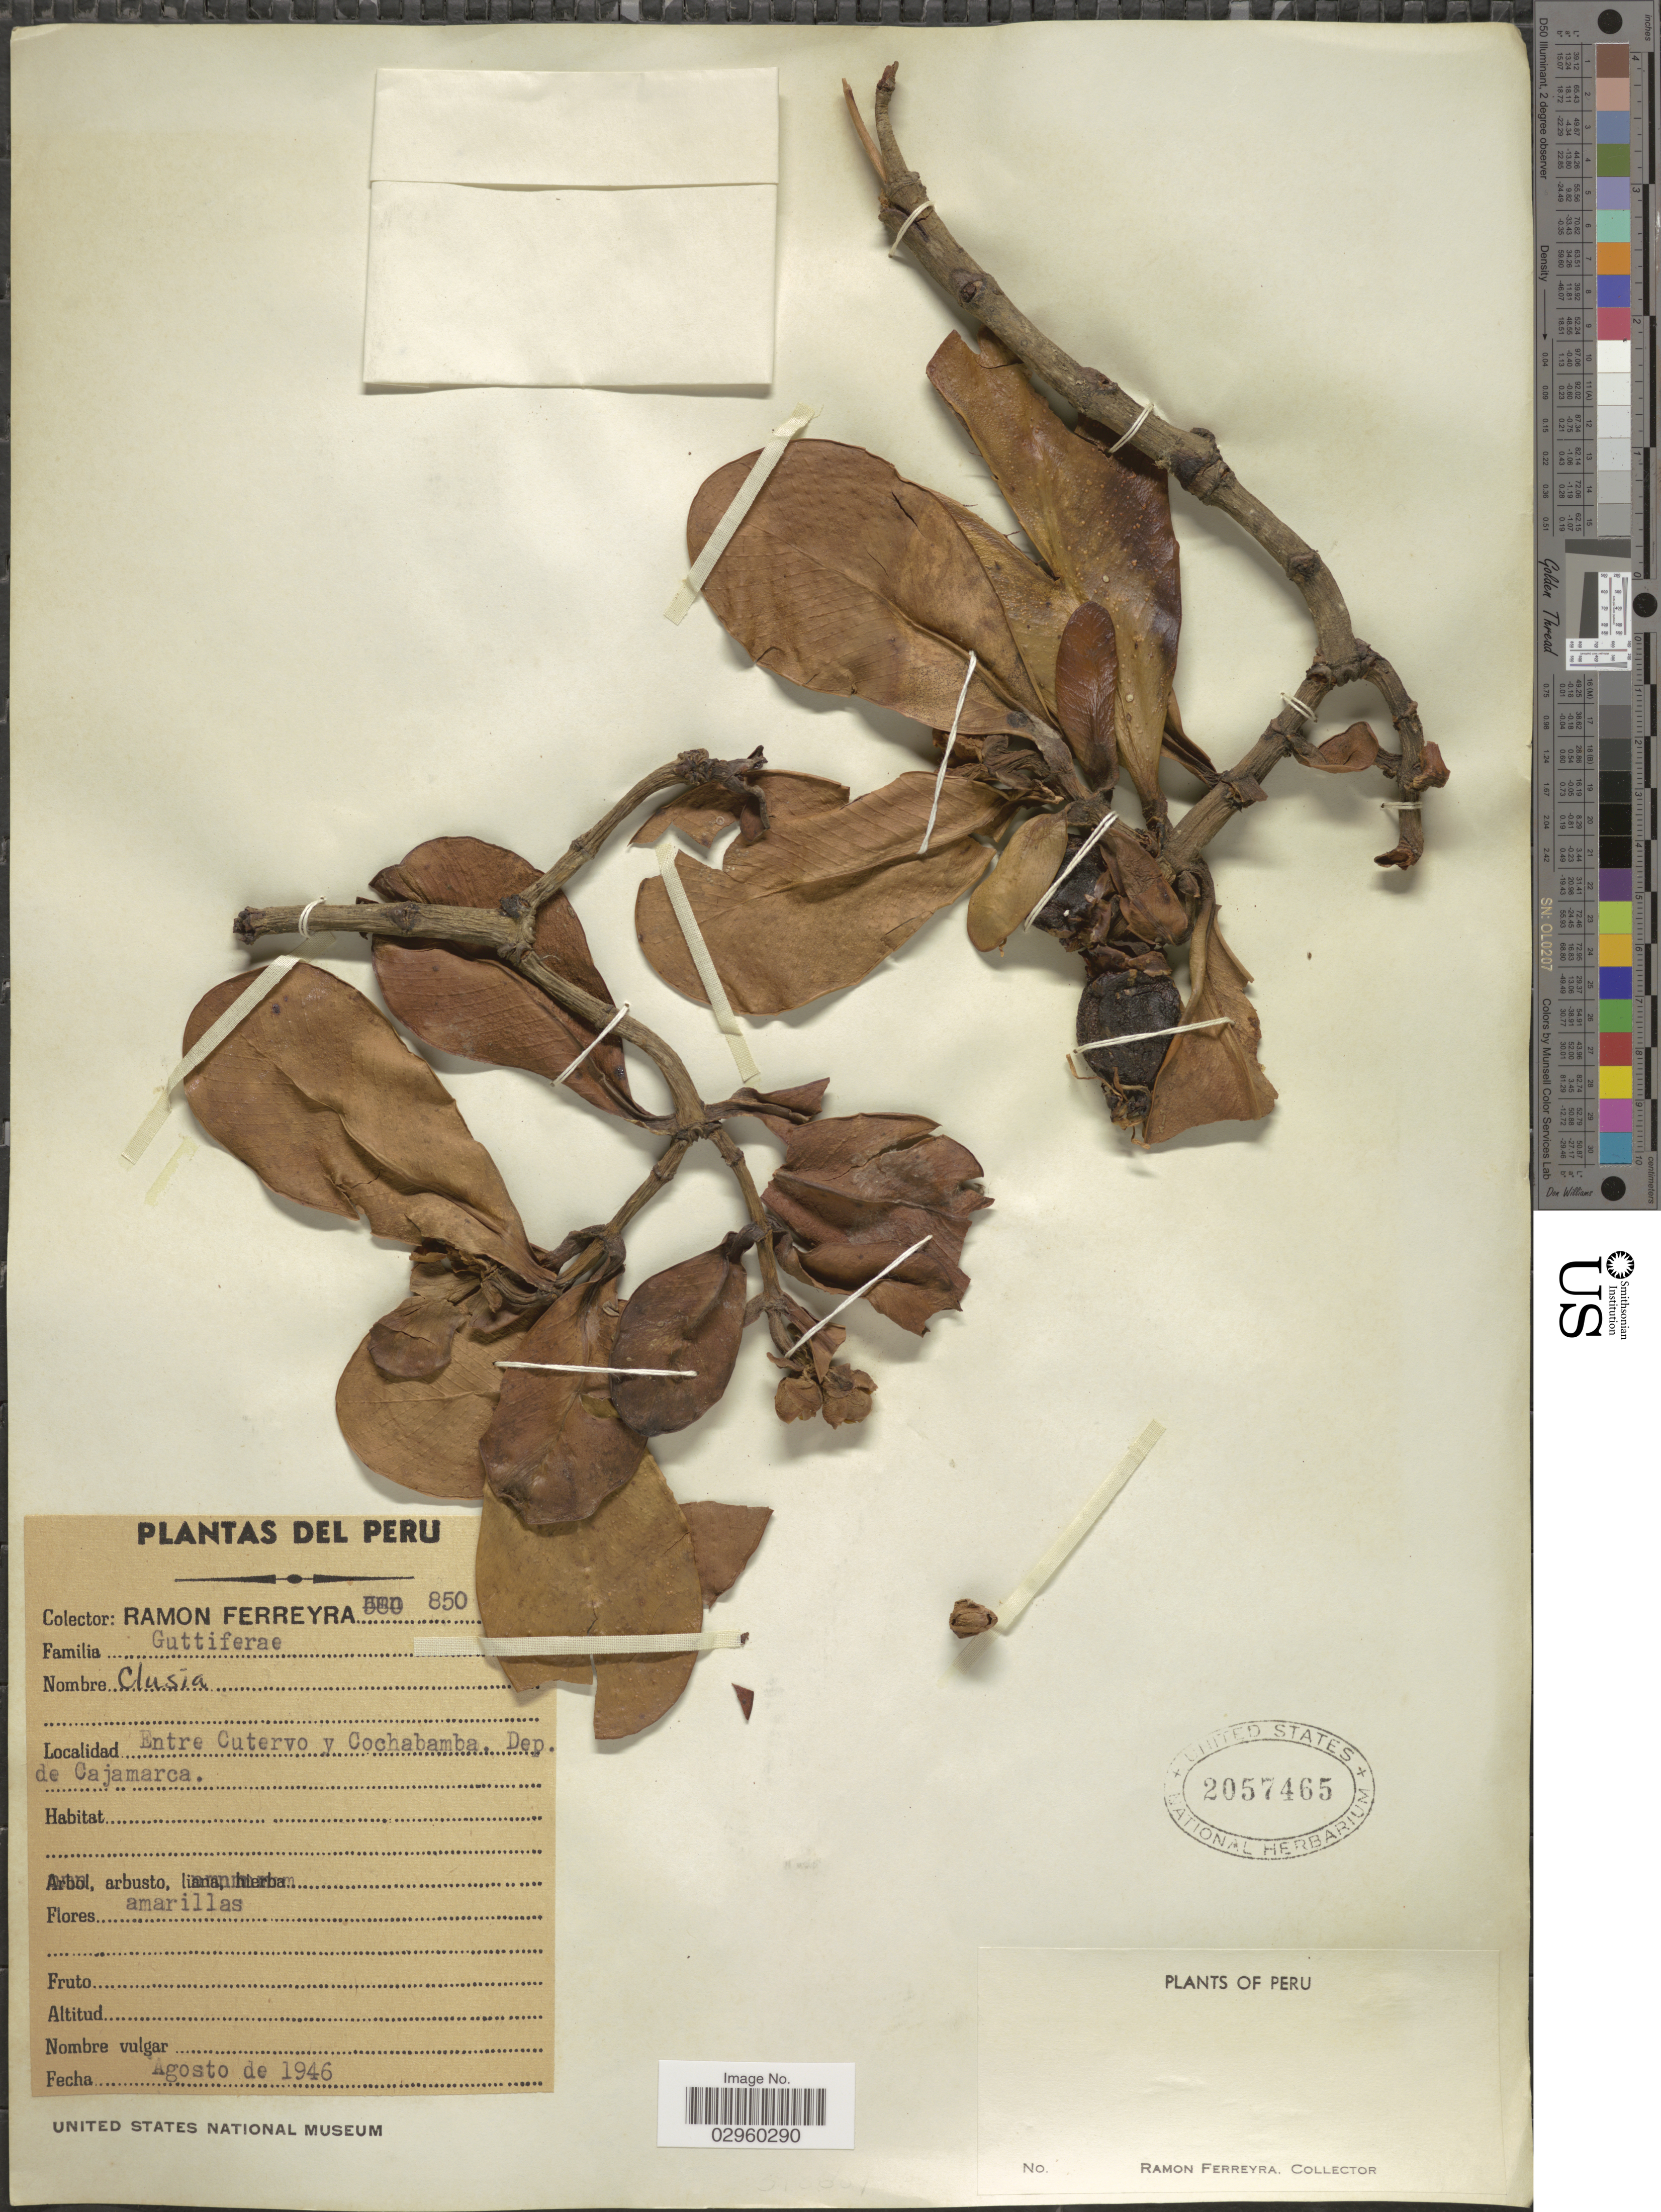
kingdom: Plantae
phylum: Tracheophyta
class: Magnoliopsida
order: Malpighiales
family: Clusiaceae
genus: Clusia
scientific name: Clusia sp.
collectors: R. A. Ferreyra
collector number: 850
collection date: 1946-08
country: Peru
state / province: Cajamarca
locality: Entre Cutervo y Cochabamba, Dep. de Cajamarca.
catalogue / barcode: US 2057465